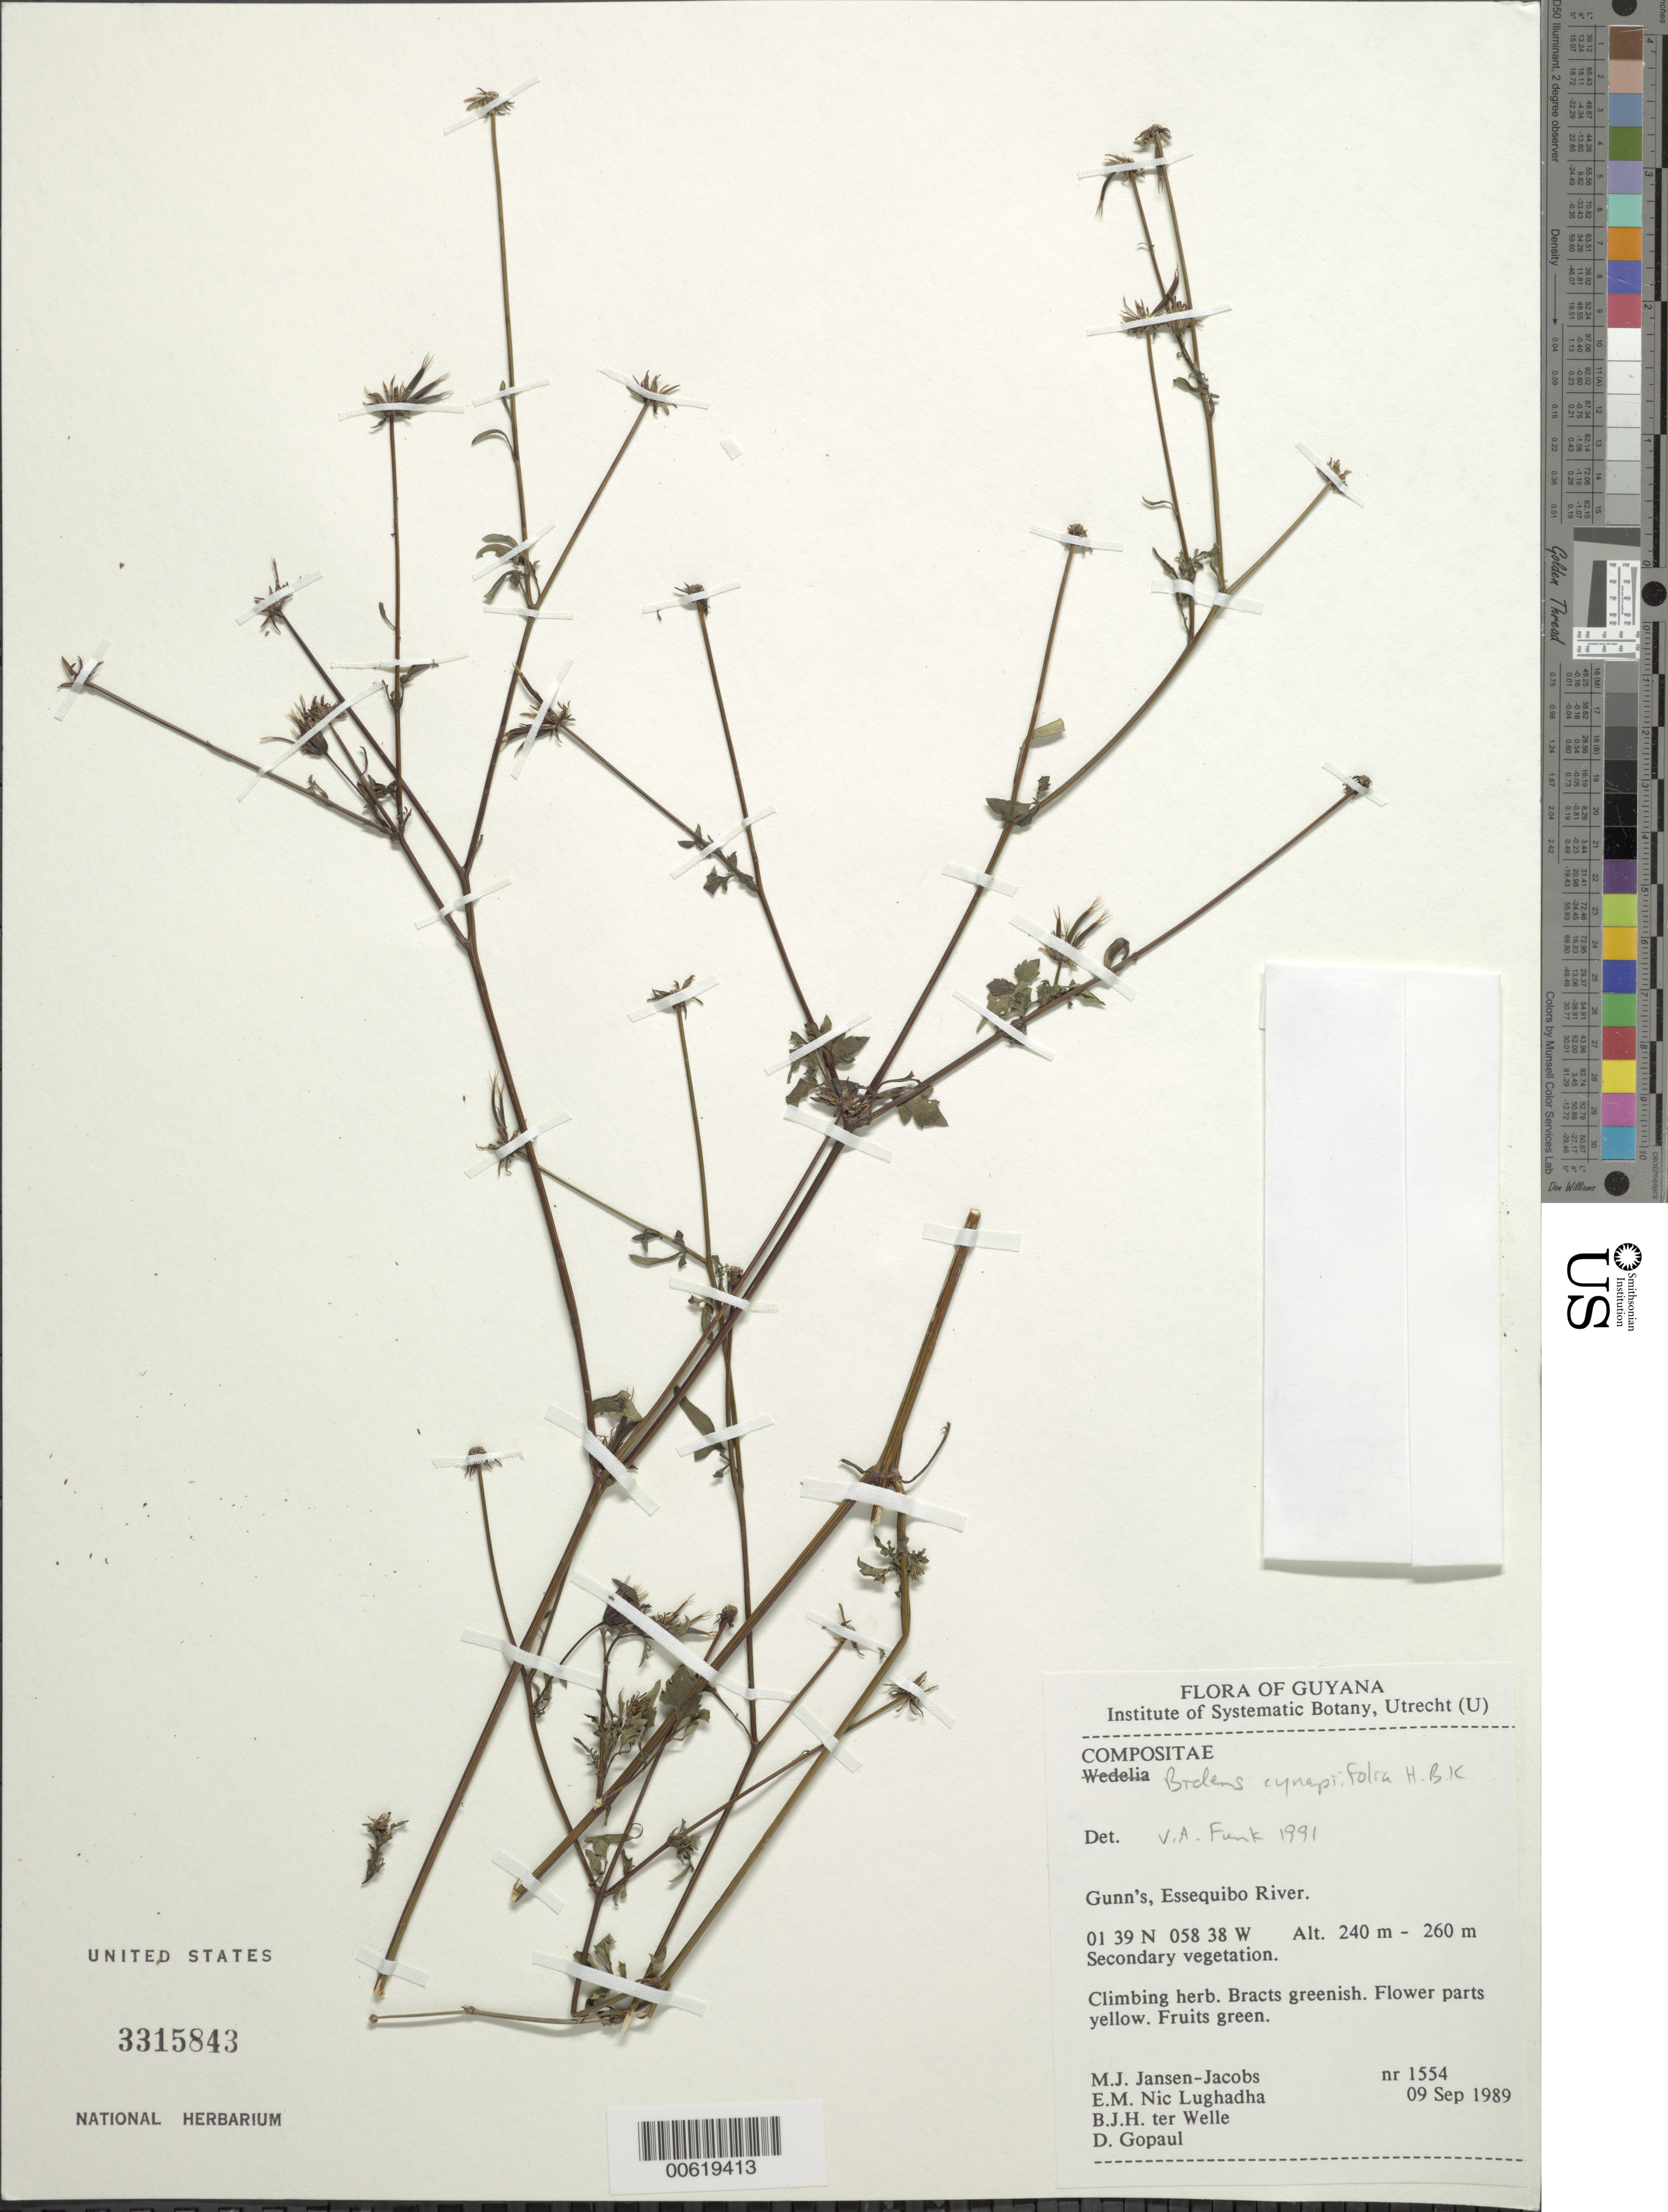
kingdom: Plantae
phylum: Tracheophyta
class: Magnoliopsida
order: Asterales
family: Asteraceae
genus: Bidens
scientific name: Bidens cynapiifolia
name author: Kunth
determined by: Funk, Vicki A., (BOT), Smithsonian Institution - National Museum of Natural History (UNITED STATES)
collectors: M. J. Jansen-Jacobs, E. Nic Lughadha, B. Welle & D. Gopaul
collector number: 1554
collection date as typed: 9-Sep-89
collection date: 1989-09-09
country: Guyana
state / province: U. Takutu-U. Essequibo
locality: Gunn's, Essequibo River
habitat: Secondary vegetation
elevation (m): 240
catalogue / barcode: US 3315843